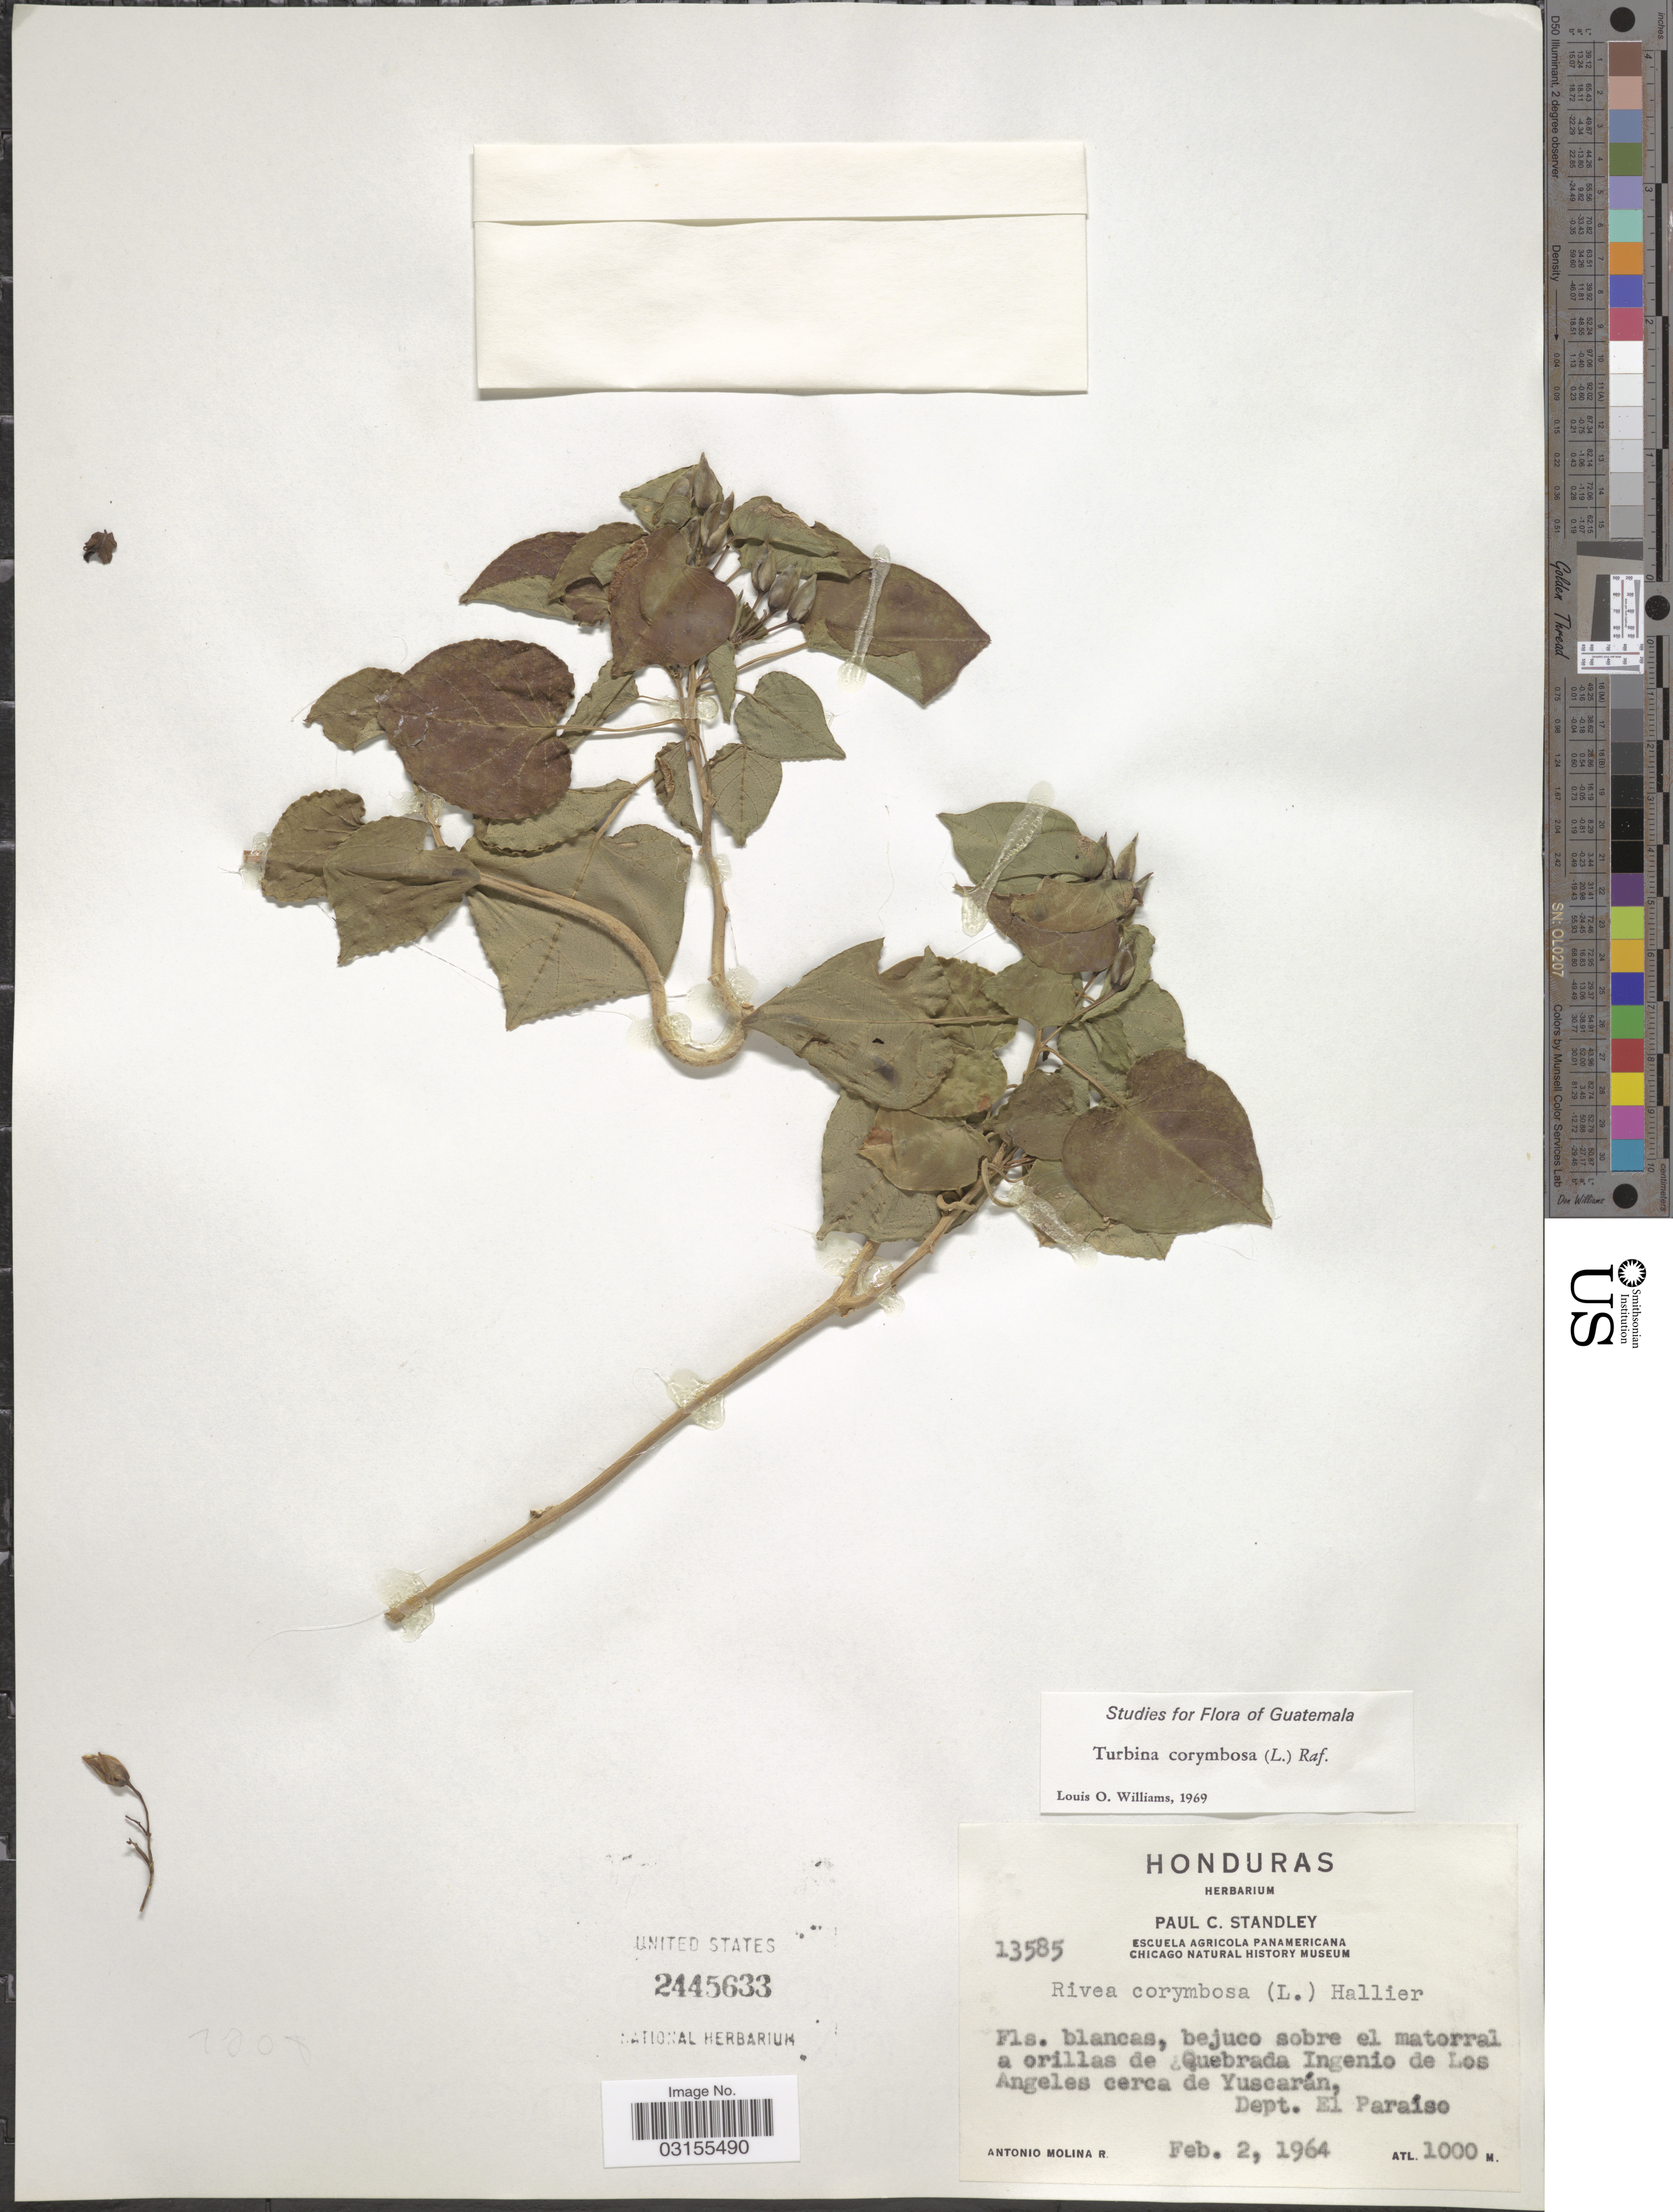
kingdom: Plantae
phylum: Tracheophyta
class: Magnoliopsida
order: Solanales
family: Convolvulaceae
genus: Turbina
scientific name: Turbina corymbosa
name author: (L.) Raf.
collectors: A. Molina R.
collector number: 13585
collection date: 1964-02-02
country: Honduras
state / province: El Paraíso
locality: Bejuco sobre el matorral a orillas de Quebrada Ingenio de Los Angeles cerca de Yuscarán, Dept. El Paraíso.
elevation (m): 1000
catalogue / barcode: US 2445633